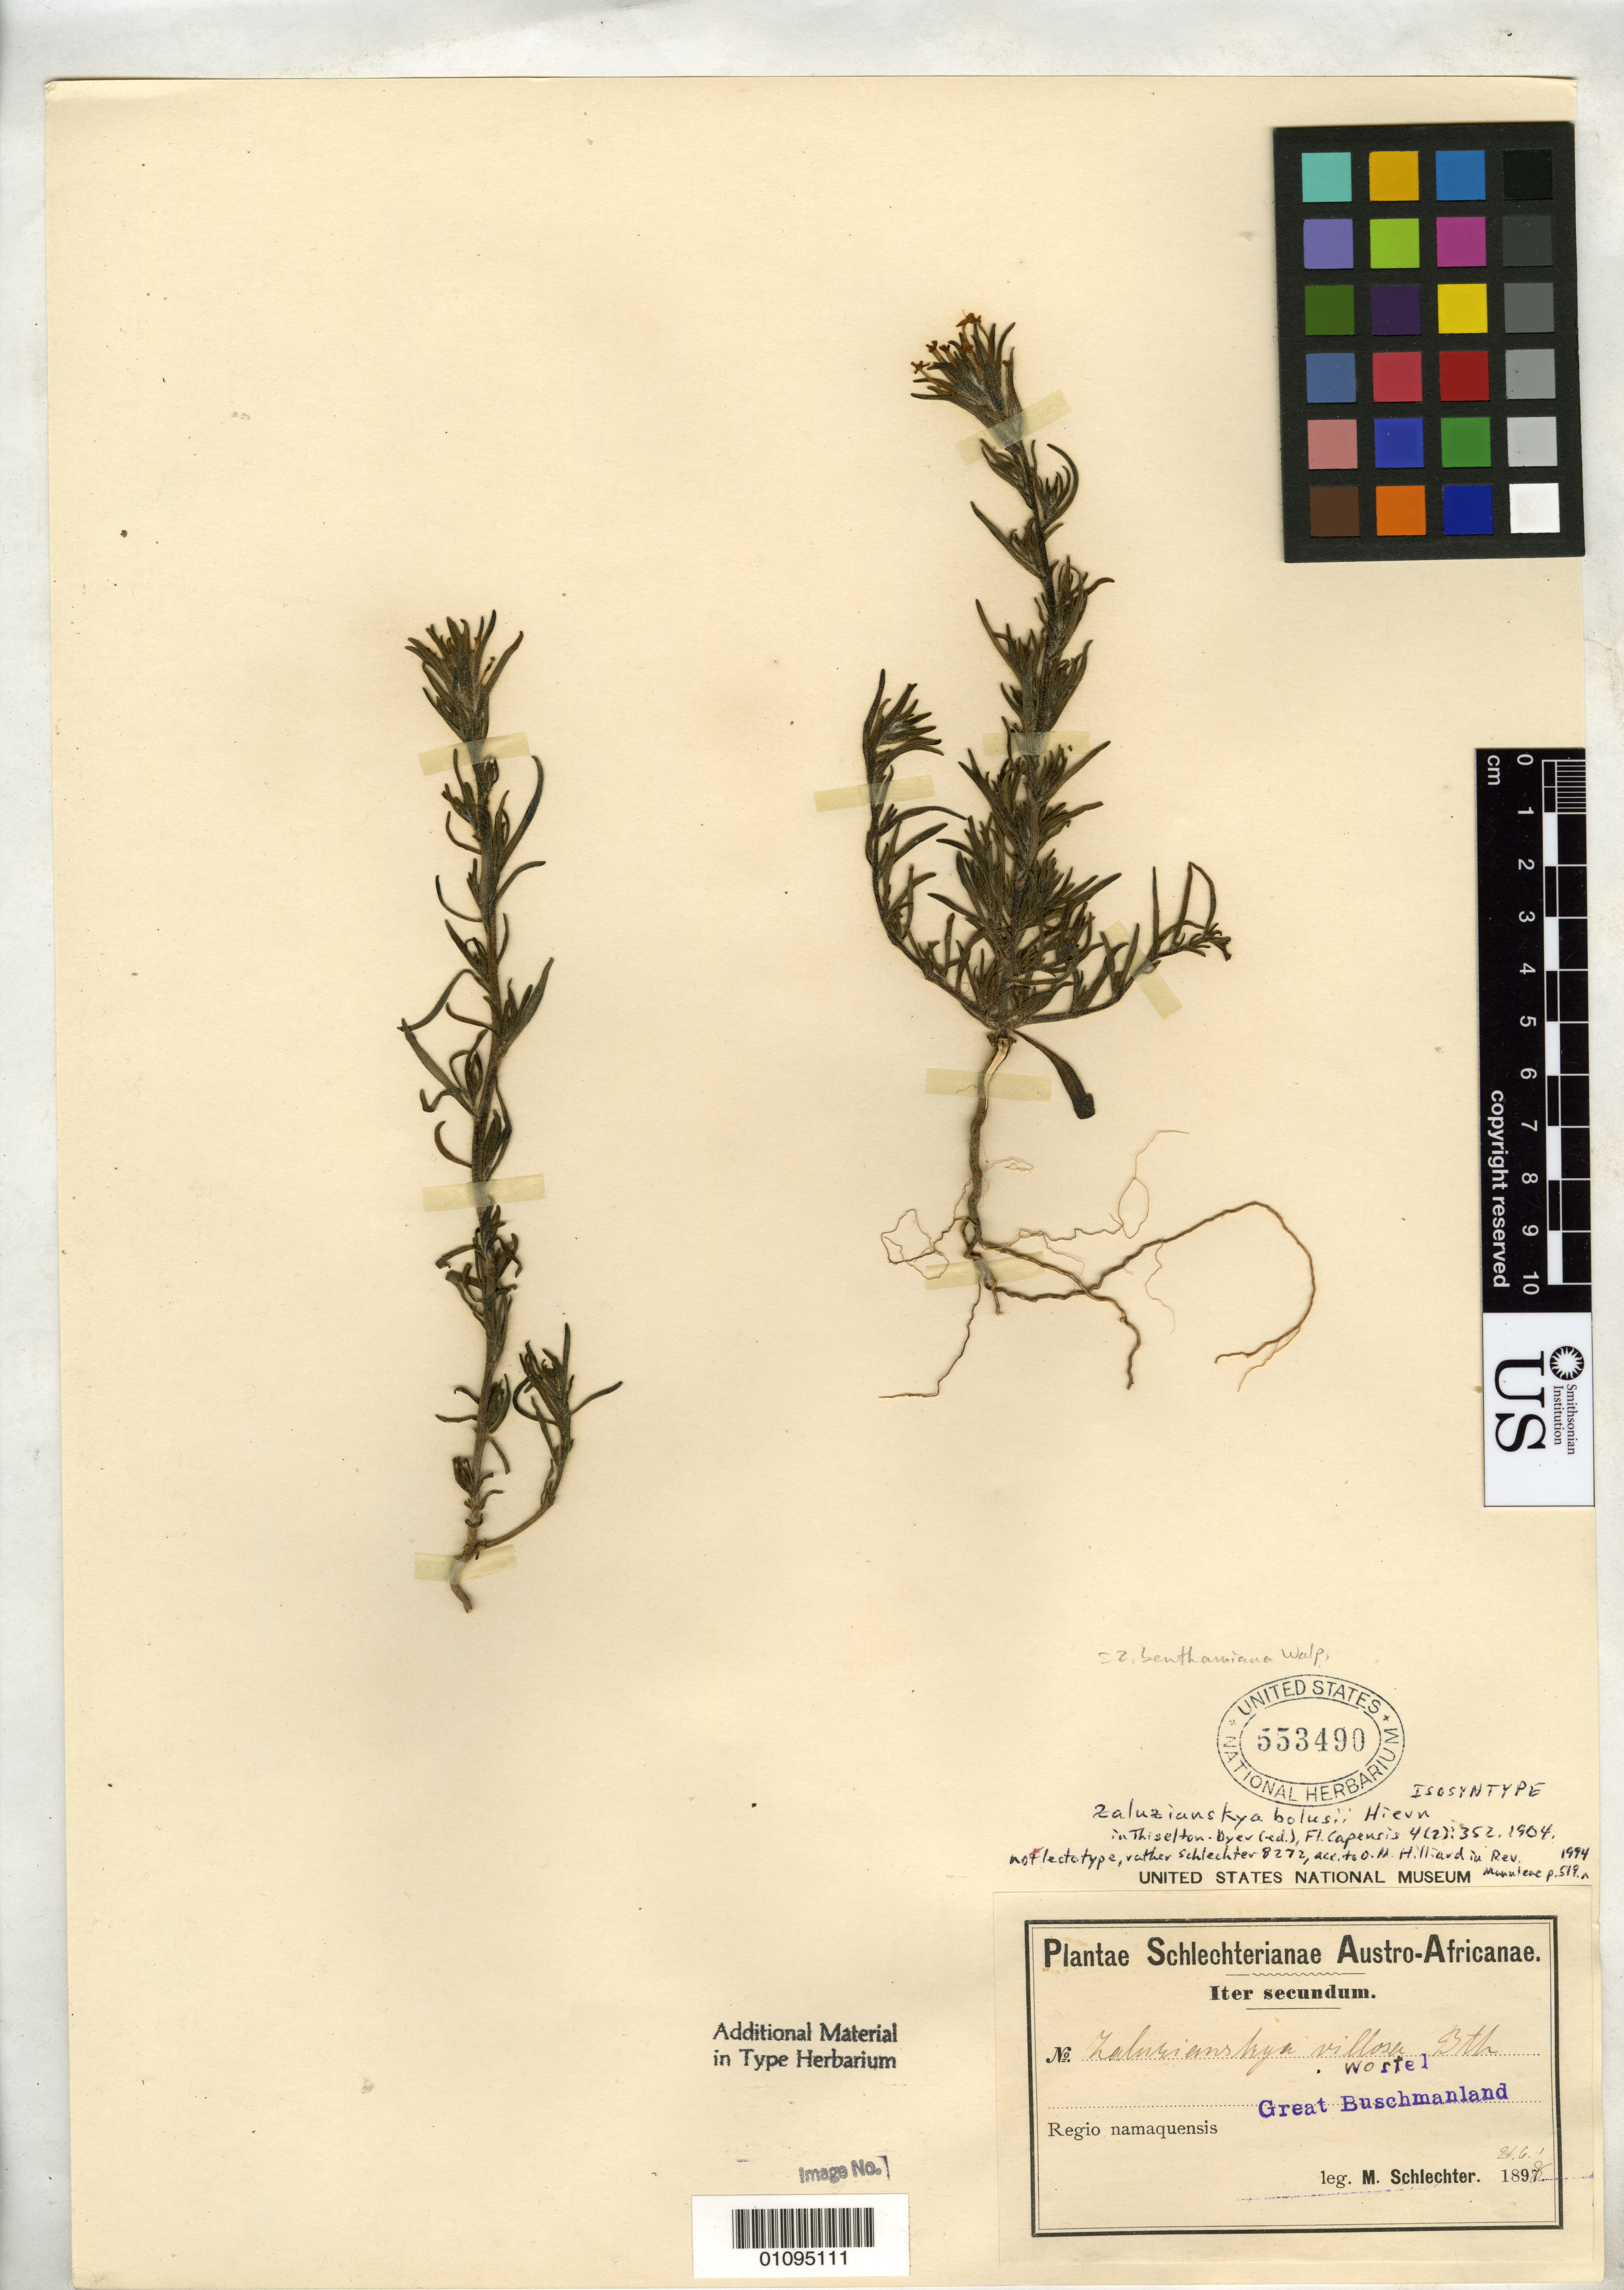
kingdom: Plantae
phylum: Tracheophyta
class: Magnoliopsida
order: Lamiales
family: Scrophulariaceae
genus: Zaluzianskya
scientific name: Zaluzianskya bolusii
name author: Hiern in Dyer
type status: Isosyntype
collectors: F. R. R. Schlechter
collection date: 1898-02-06 or 1898-06-02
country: South Africa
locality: Great Buschmanland.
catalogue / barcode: US 553490